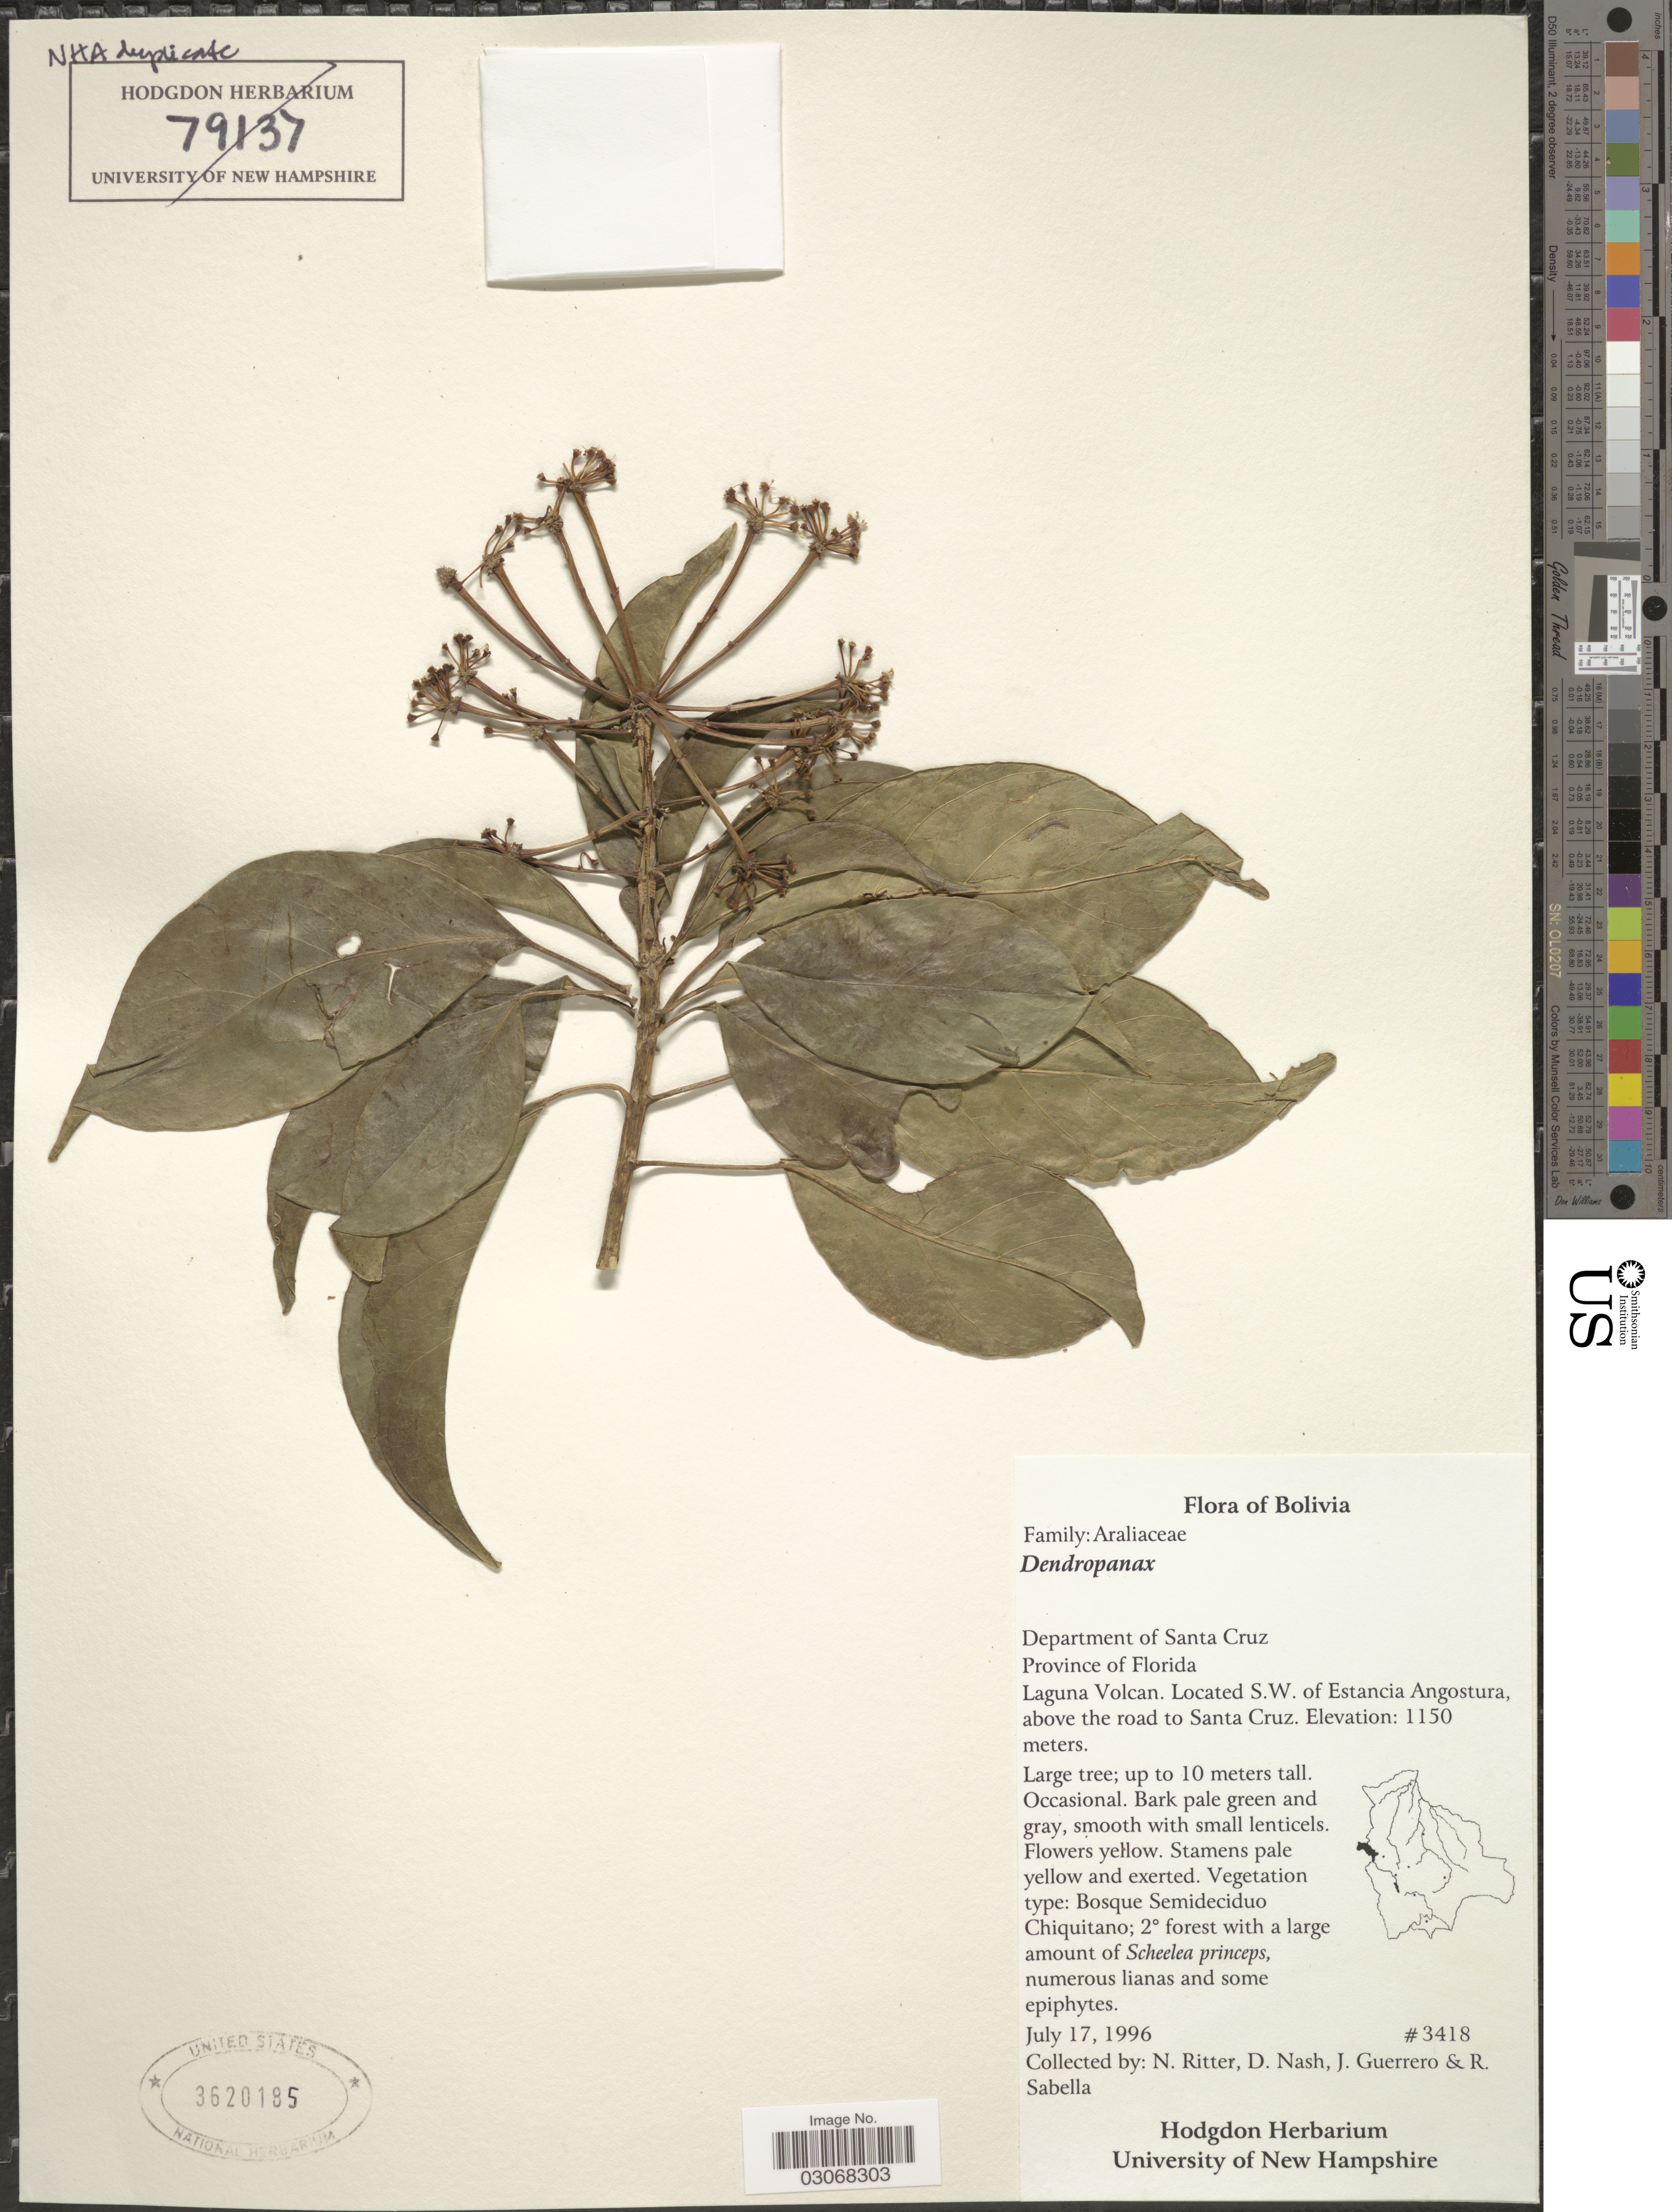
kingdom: Plantae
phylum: Tracheophyta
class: Magnoliopsida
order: Apiales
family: Araliaceae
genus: Dendropanax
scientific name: Dendropanax sp.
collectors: N. Ritter, D. Nash, J. Guerrero & R. Sabella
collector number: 3418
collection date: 1996-07-17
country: Bolivia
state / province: Santa Cruz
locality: Department of Santa Cruz. Province of Florida. Laguna Volcan. Located S.W. of Estancia Angostura, above the road to Santa Cruz.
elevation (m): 1150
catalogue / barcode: US 3620185